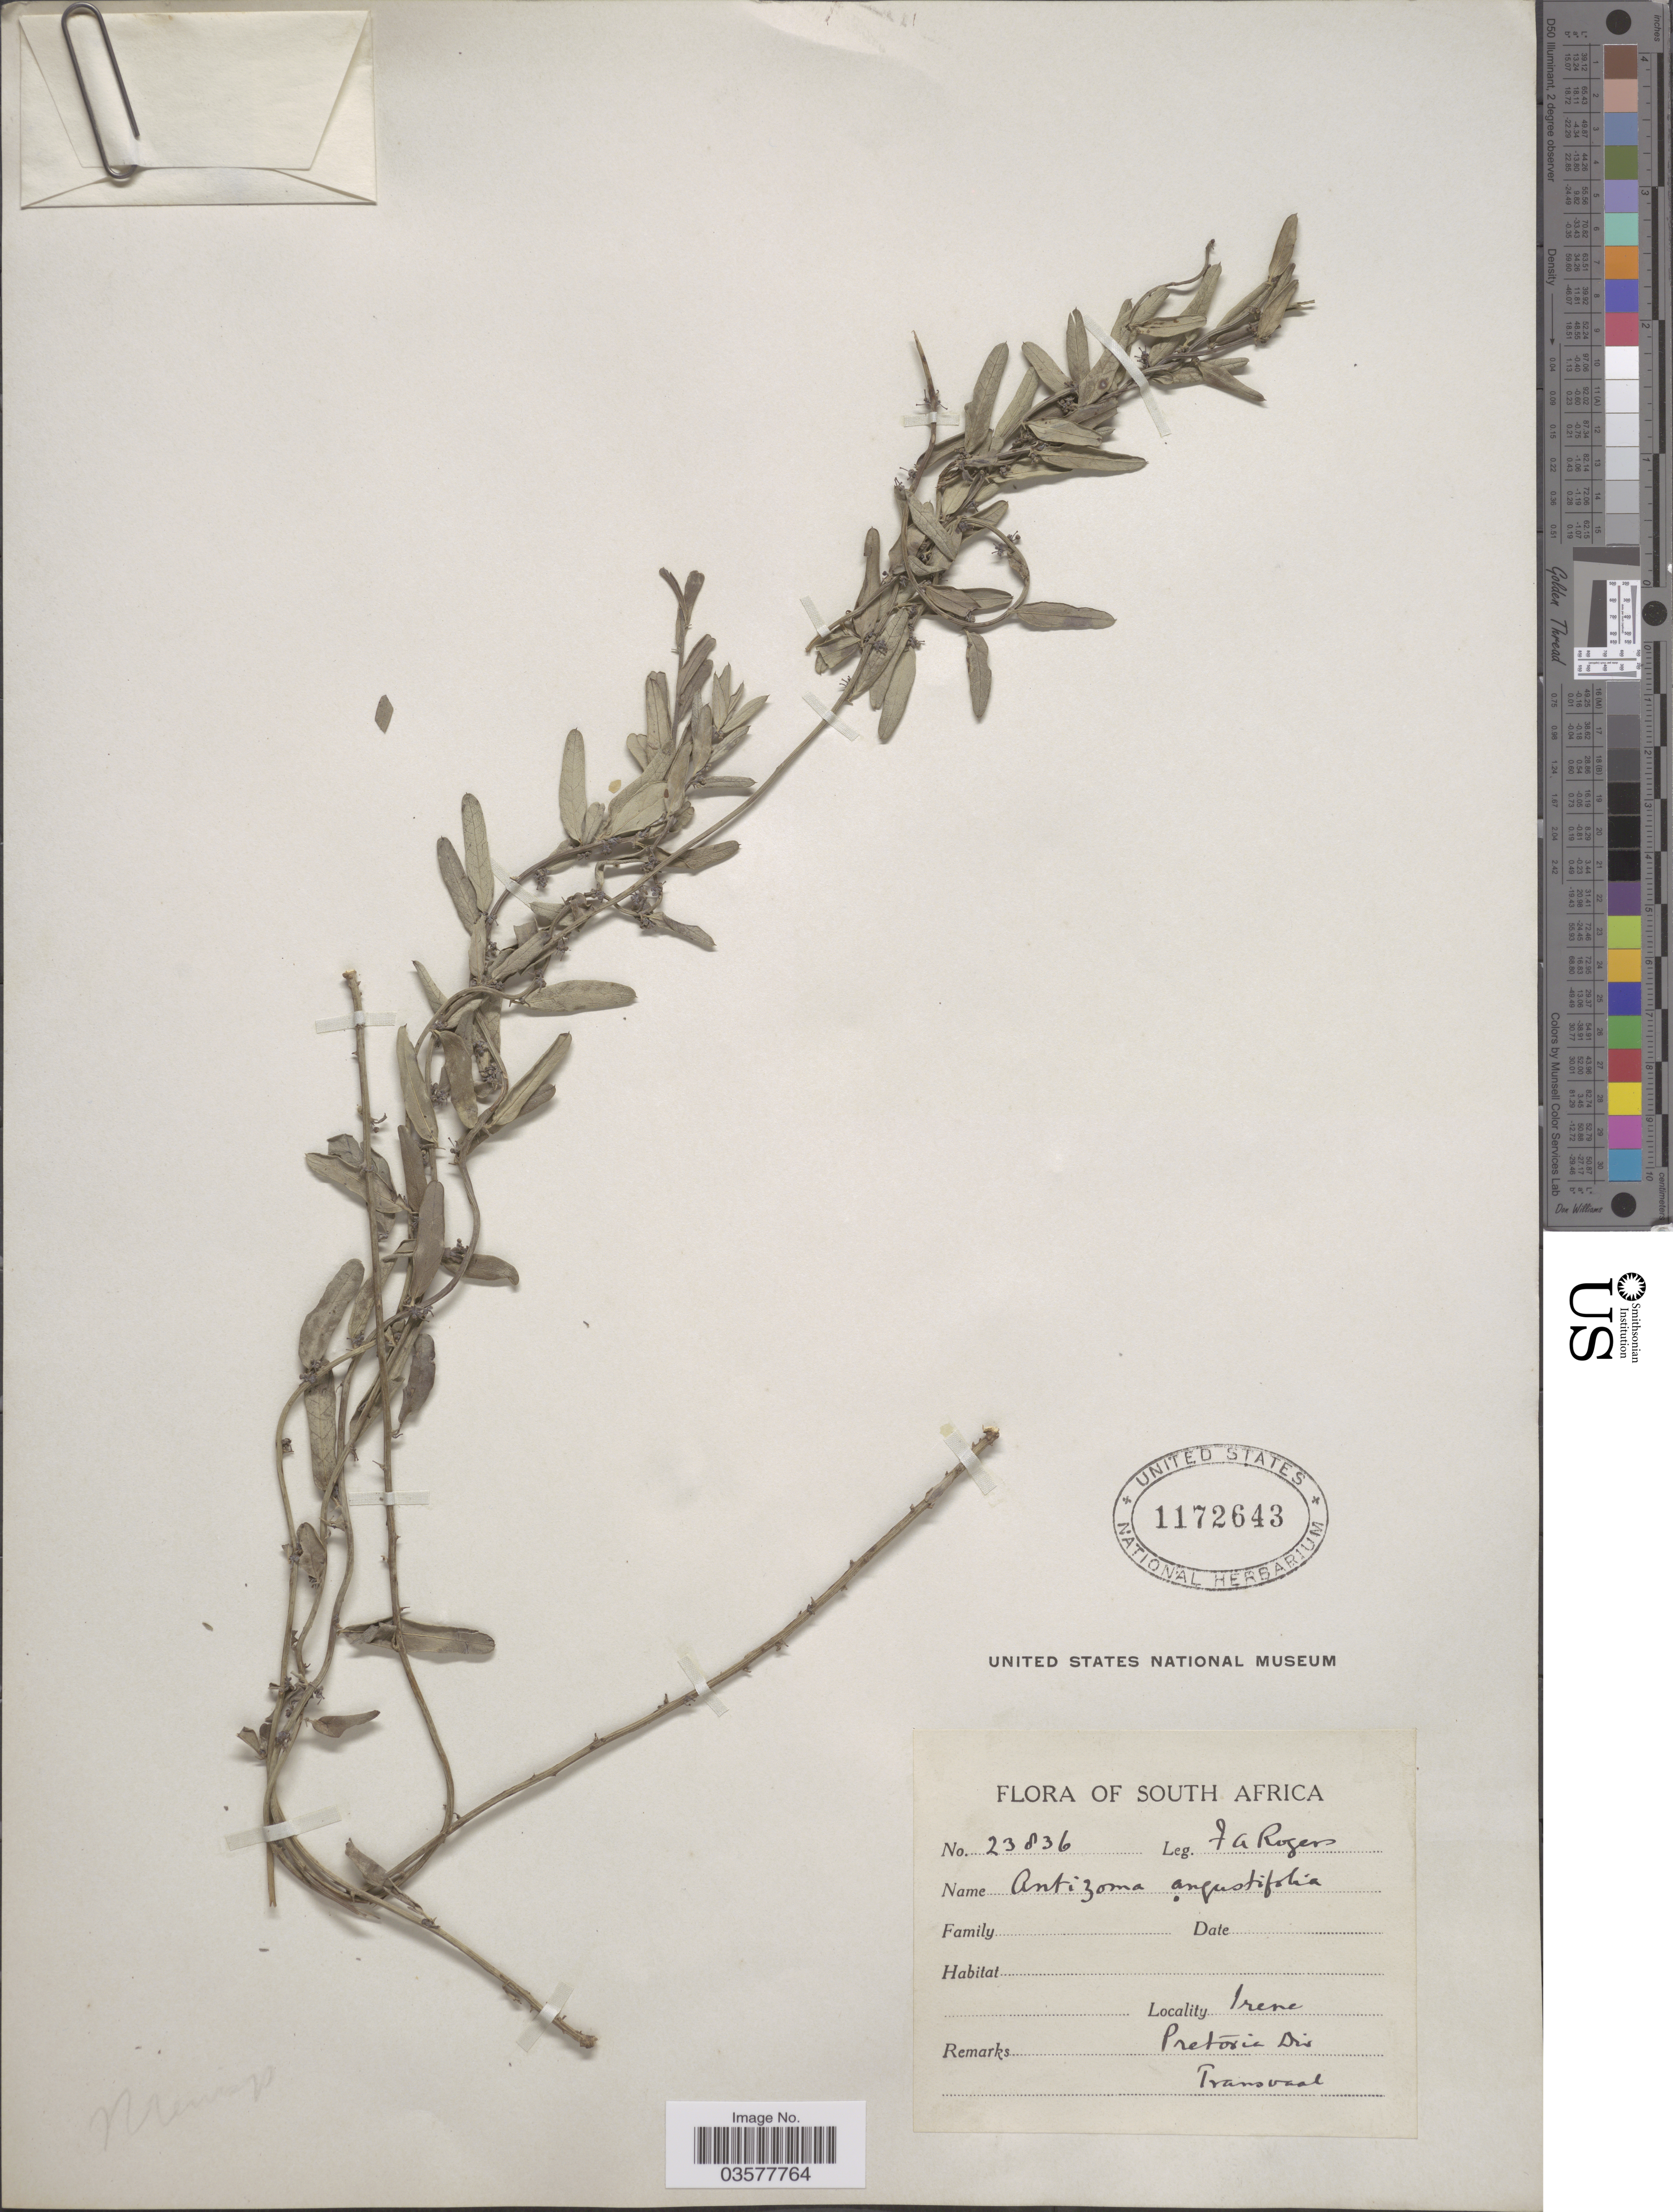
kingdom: Plantae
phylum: Tracheophyta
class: Magnoliopsida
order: Ranunculales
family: Menispermaceae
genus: Antizoma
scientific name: Antizoma angustifolia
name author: (Burch.) Miers ex Harv.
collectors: F. A. Rogers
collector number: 23836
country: South Africa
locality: Irene Pretoria Dis Transvaal.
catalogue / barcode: US 1172643